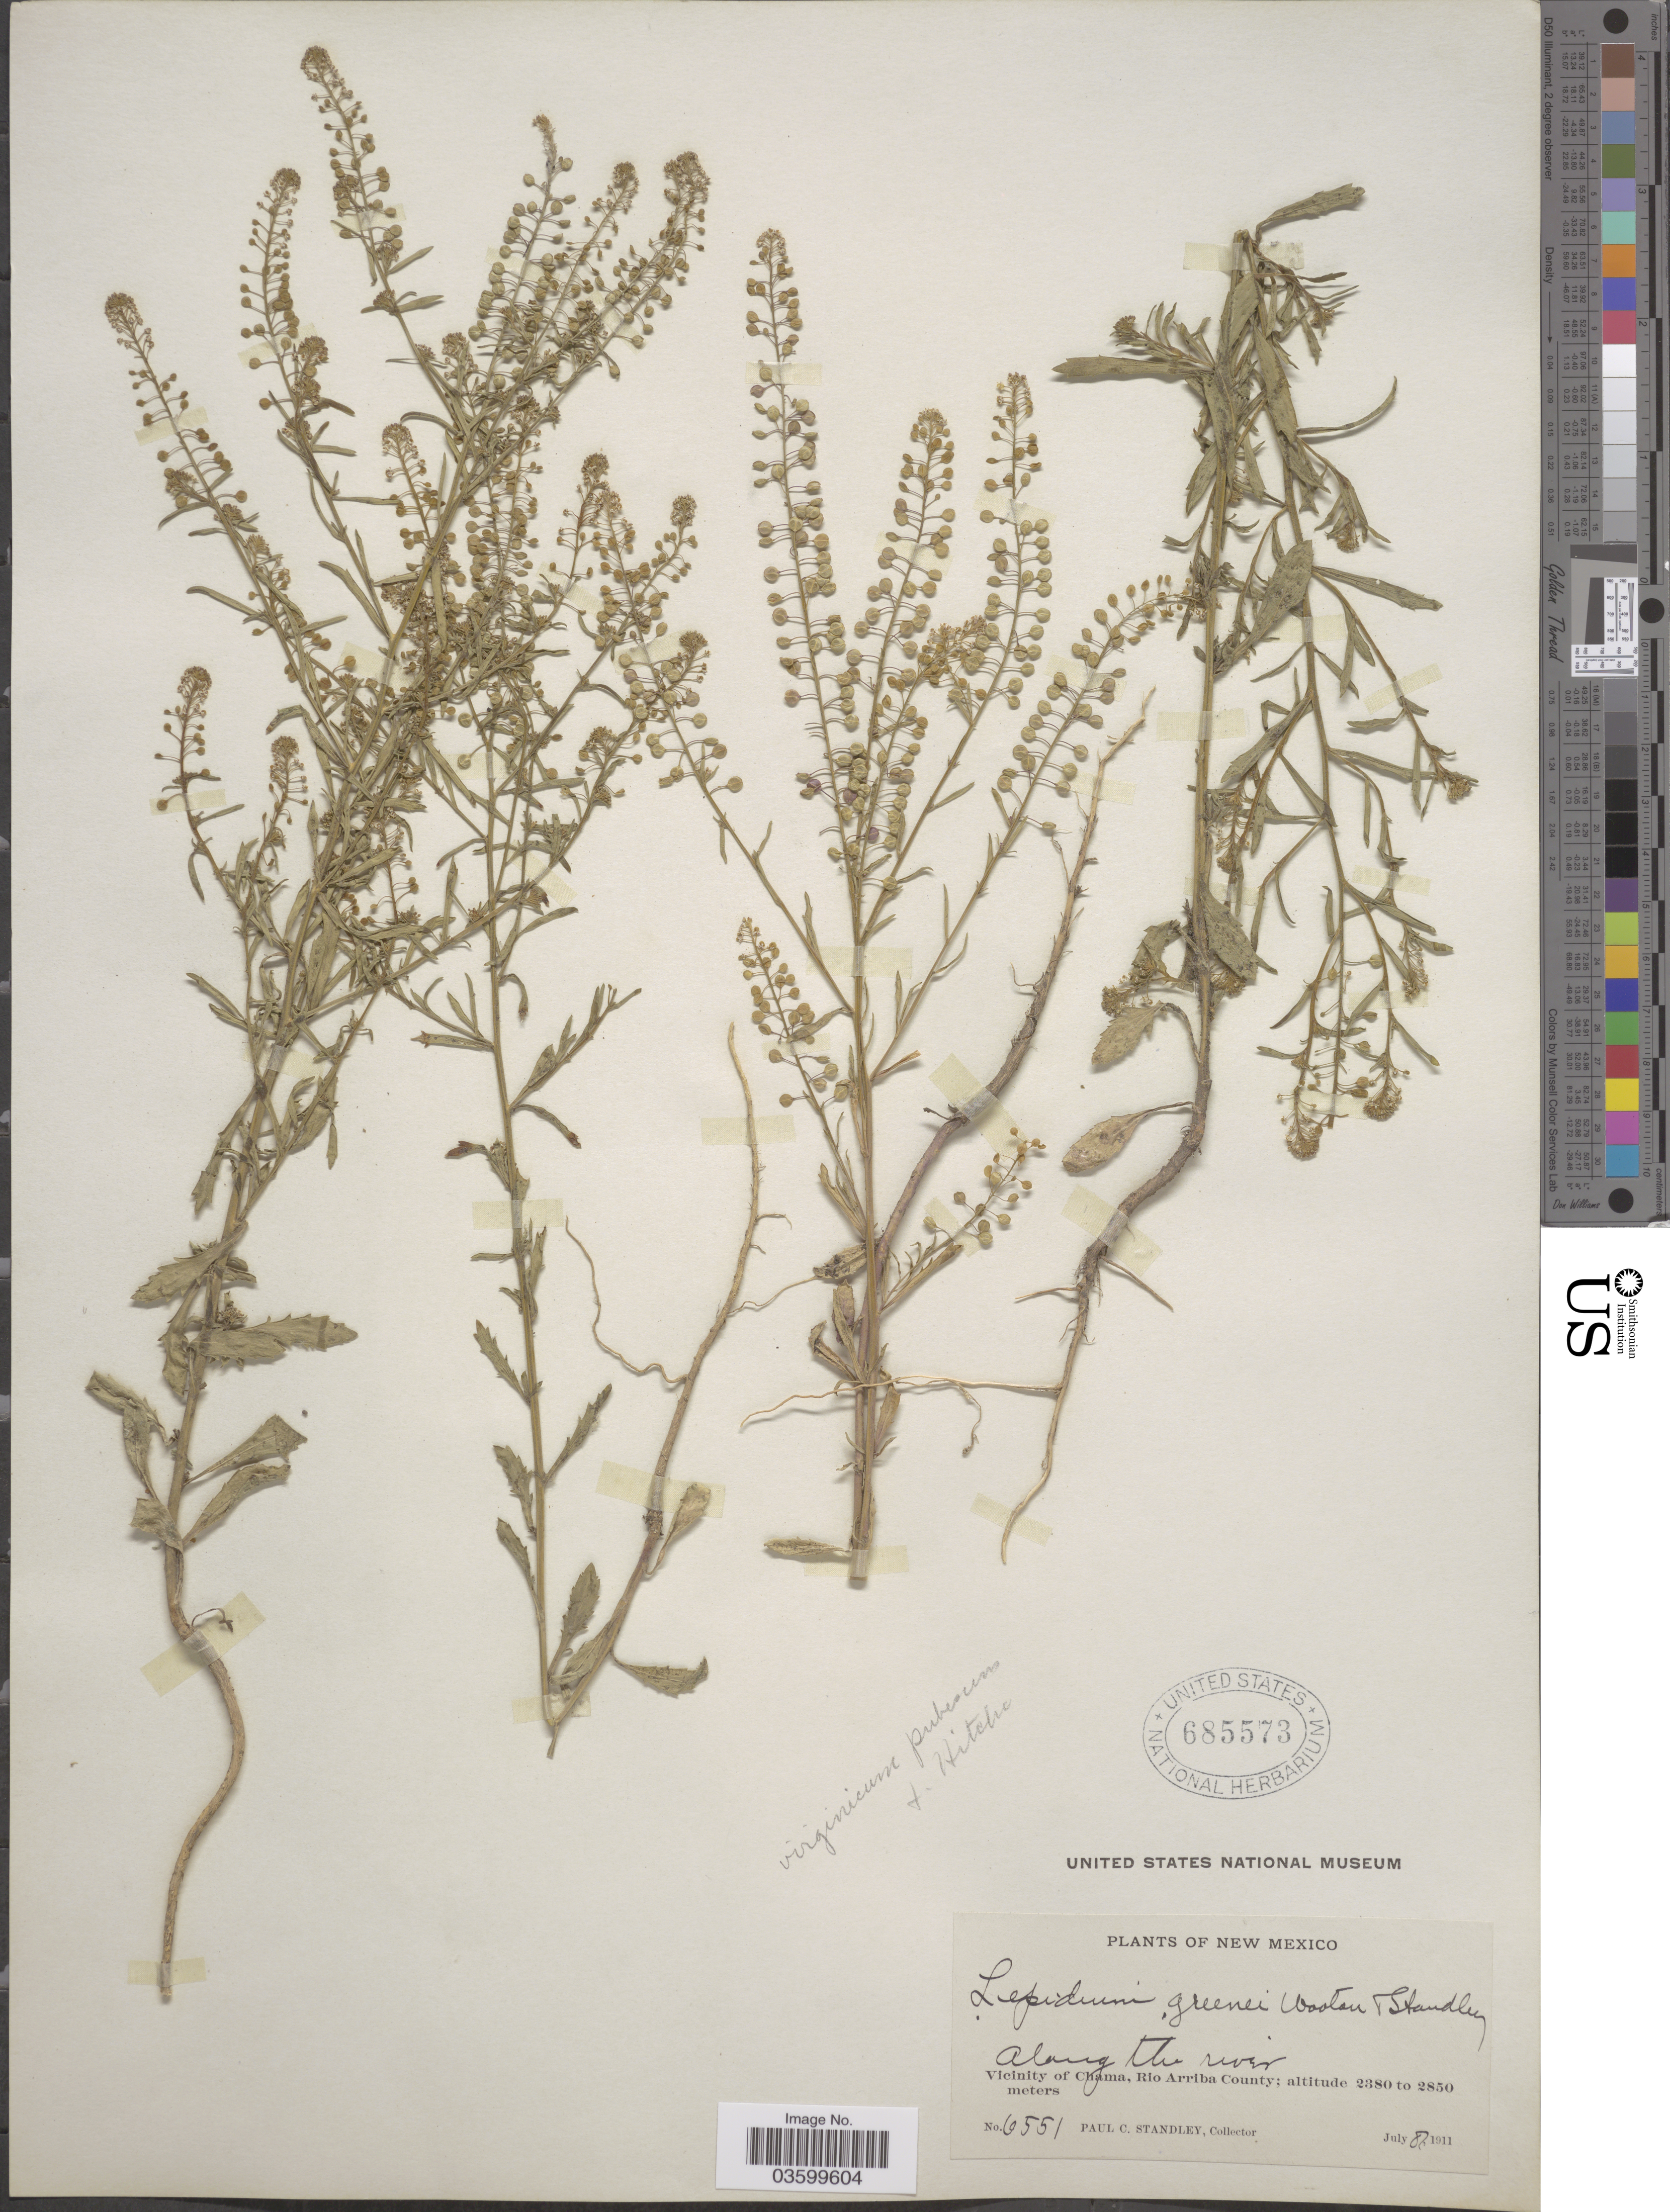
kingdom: Plantae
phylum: Tracheophyta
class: Magnoliopsida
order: Brassicales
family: Brassicaceae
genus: Lepidium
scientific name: Lepidium virginicum var. pubescens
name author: (Greene) C.L. Hitchc.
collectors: P. C. Standley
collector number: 6551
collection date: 1911-07-08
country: United States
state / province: New Mexico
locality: Along the river. Vicinity of Chama, Rio Arriba County.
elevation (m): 2380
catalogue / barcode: US 685573